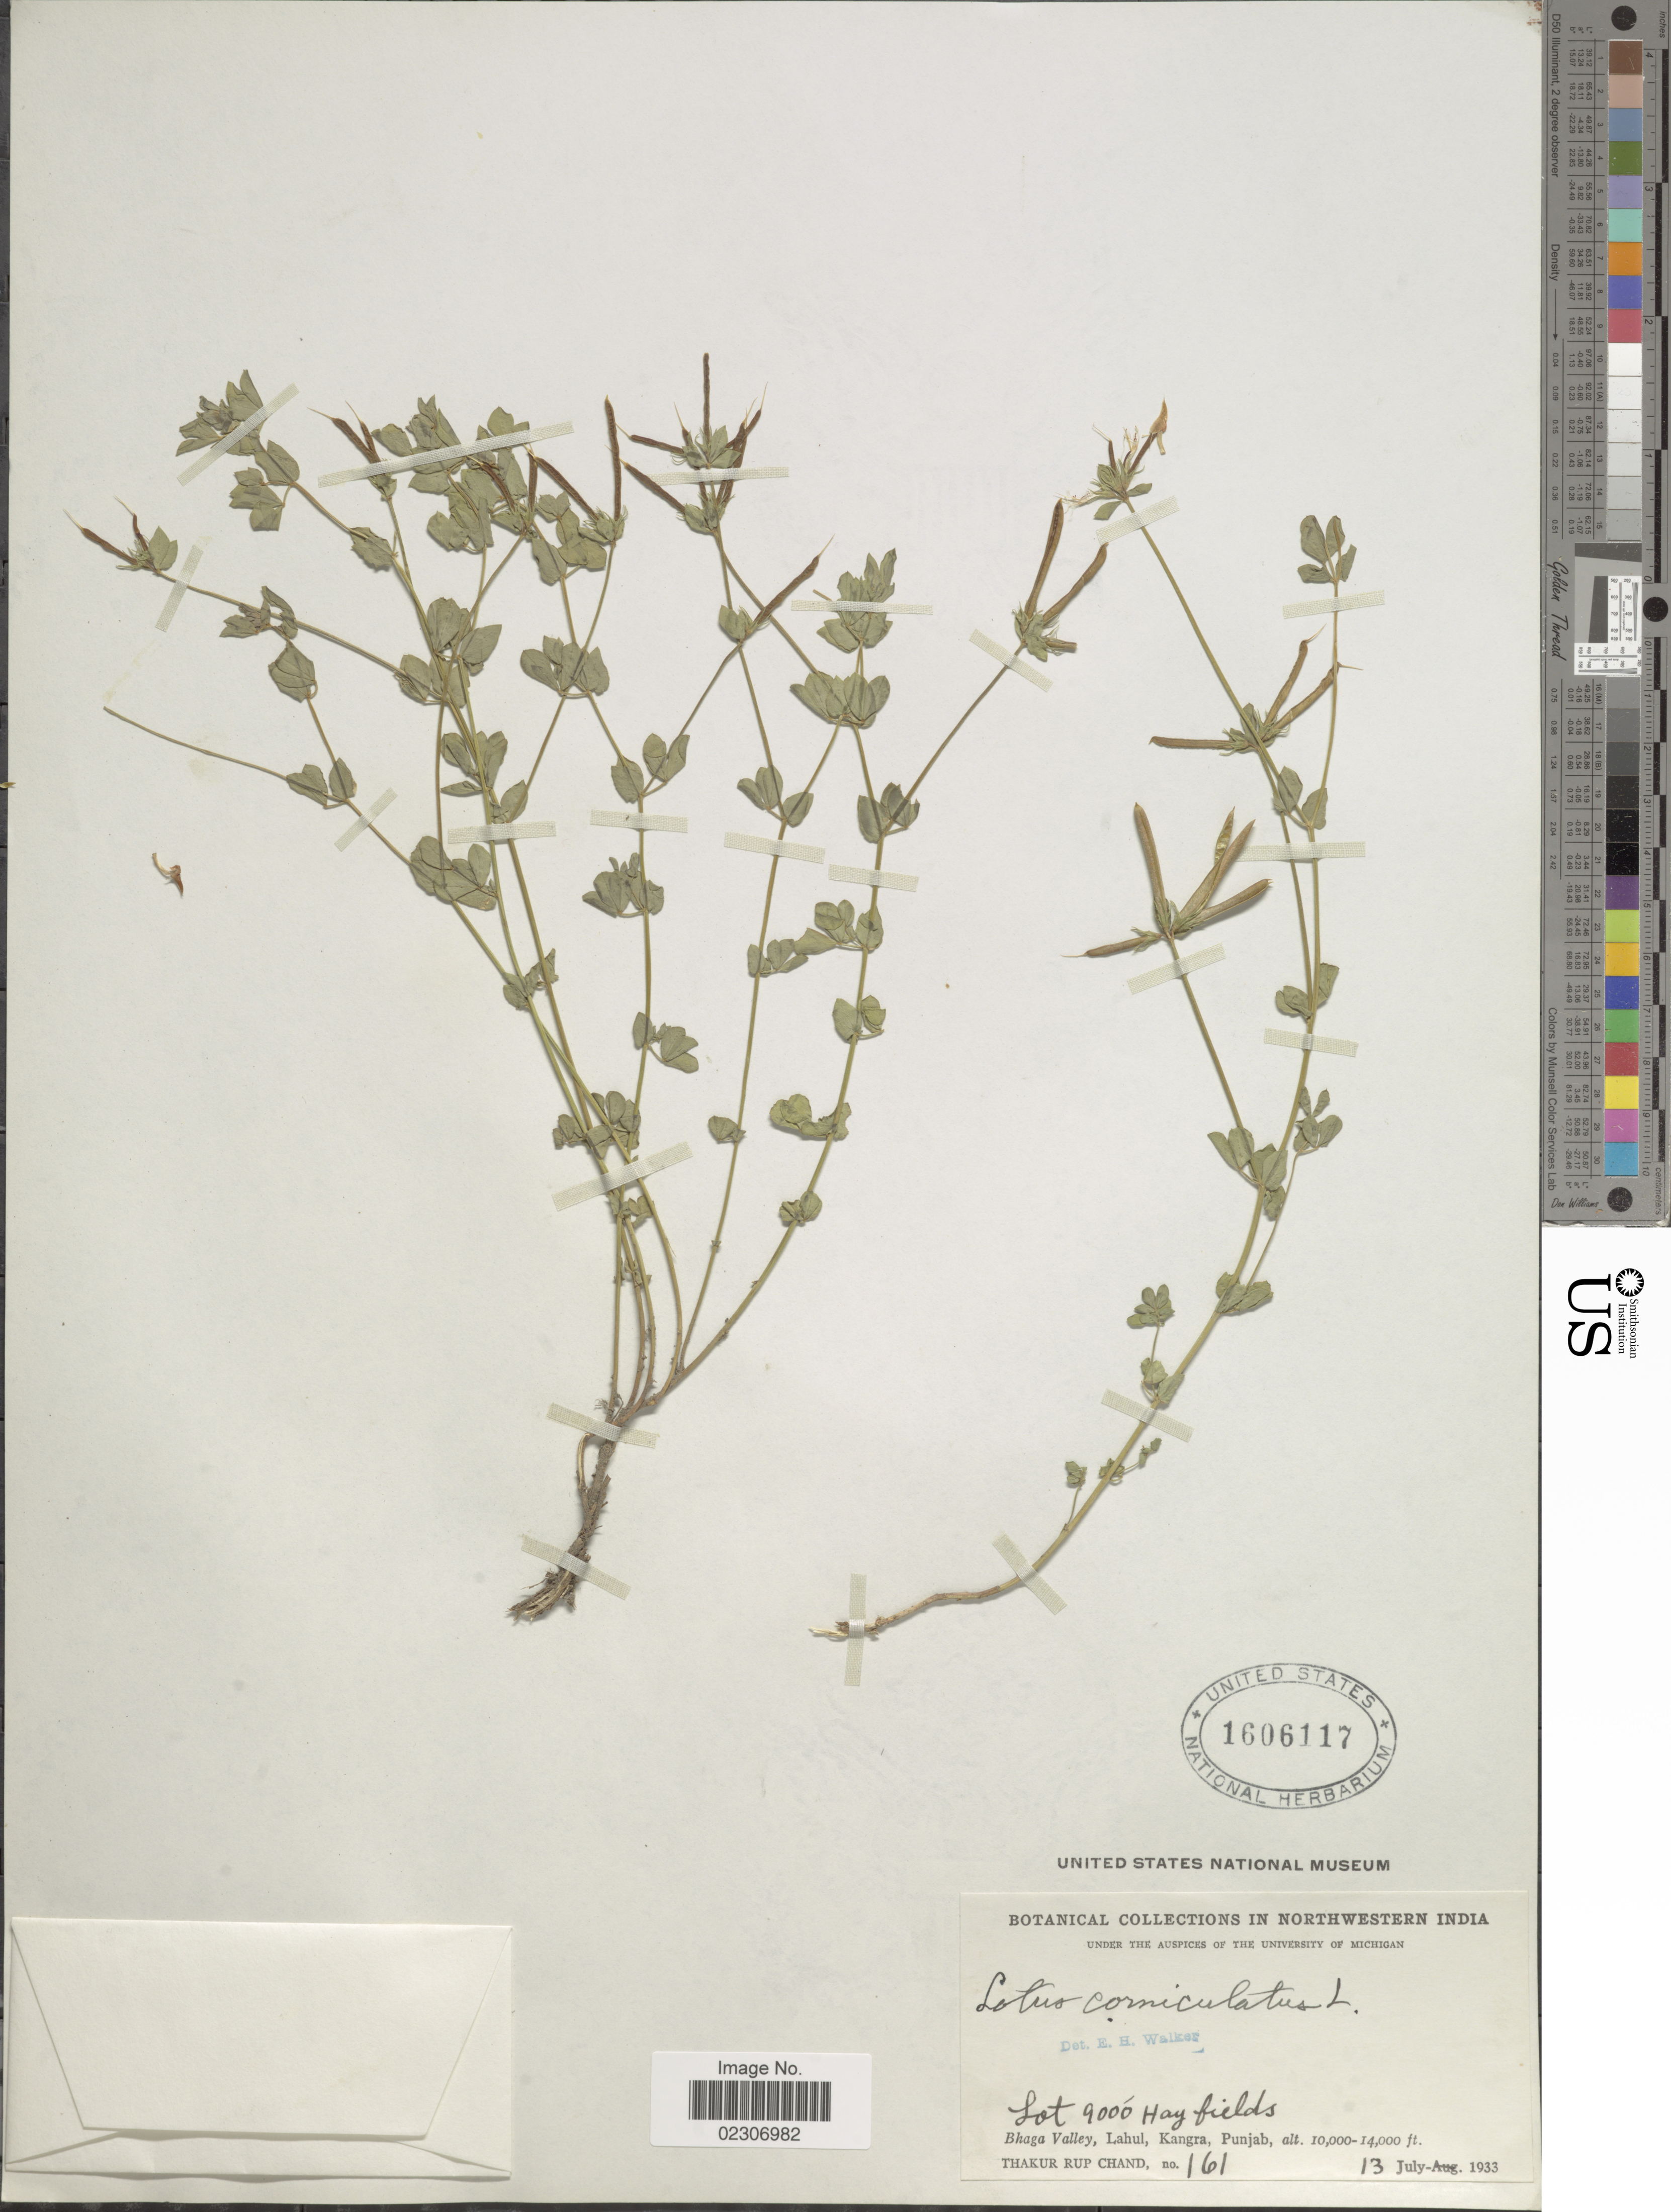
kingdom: Plantae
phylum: Tracheophyta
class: Magnoliopsida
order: Fabales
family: Fabaceae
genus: Lotus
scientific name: Lotus corniculatus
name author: L.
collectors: T. R. Chand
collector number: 161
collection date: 1933-07-13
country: India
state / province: Himachal Pradesh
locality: Lot 9000 Hay fields, Bhaga Valley, Lahul, Kangra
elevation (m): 3048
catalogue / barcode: US 1606117